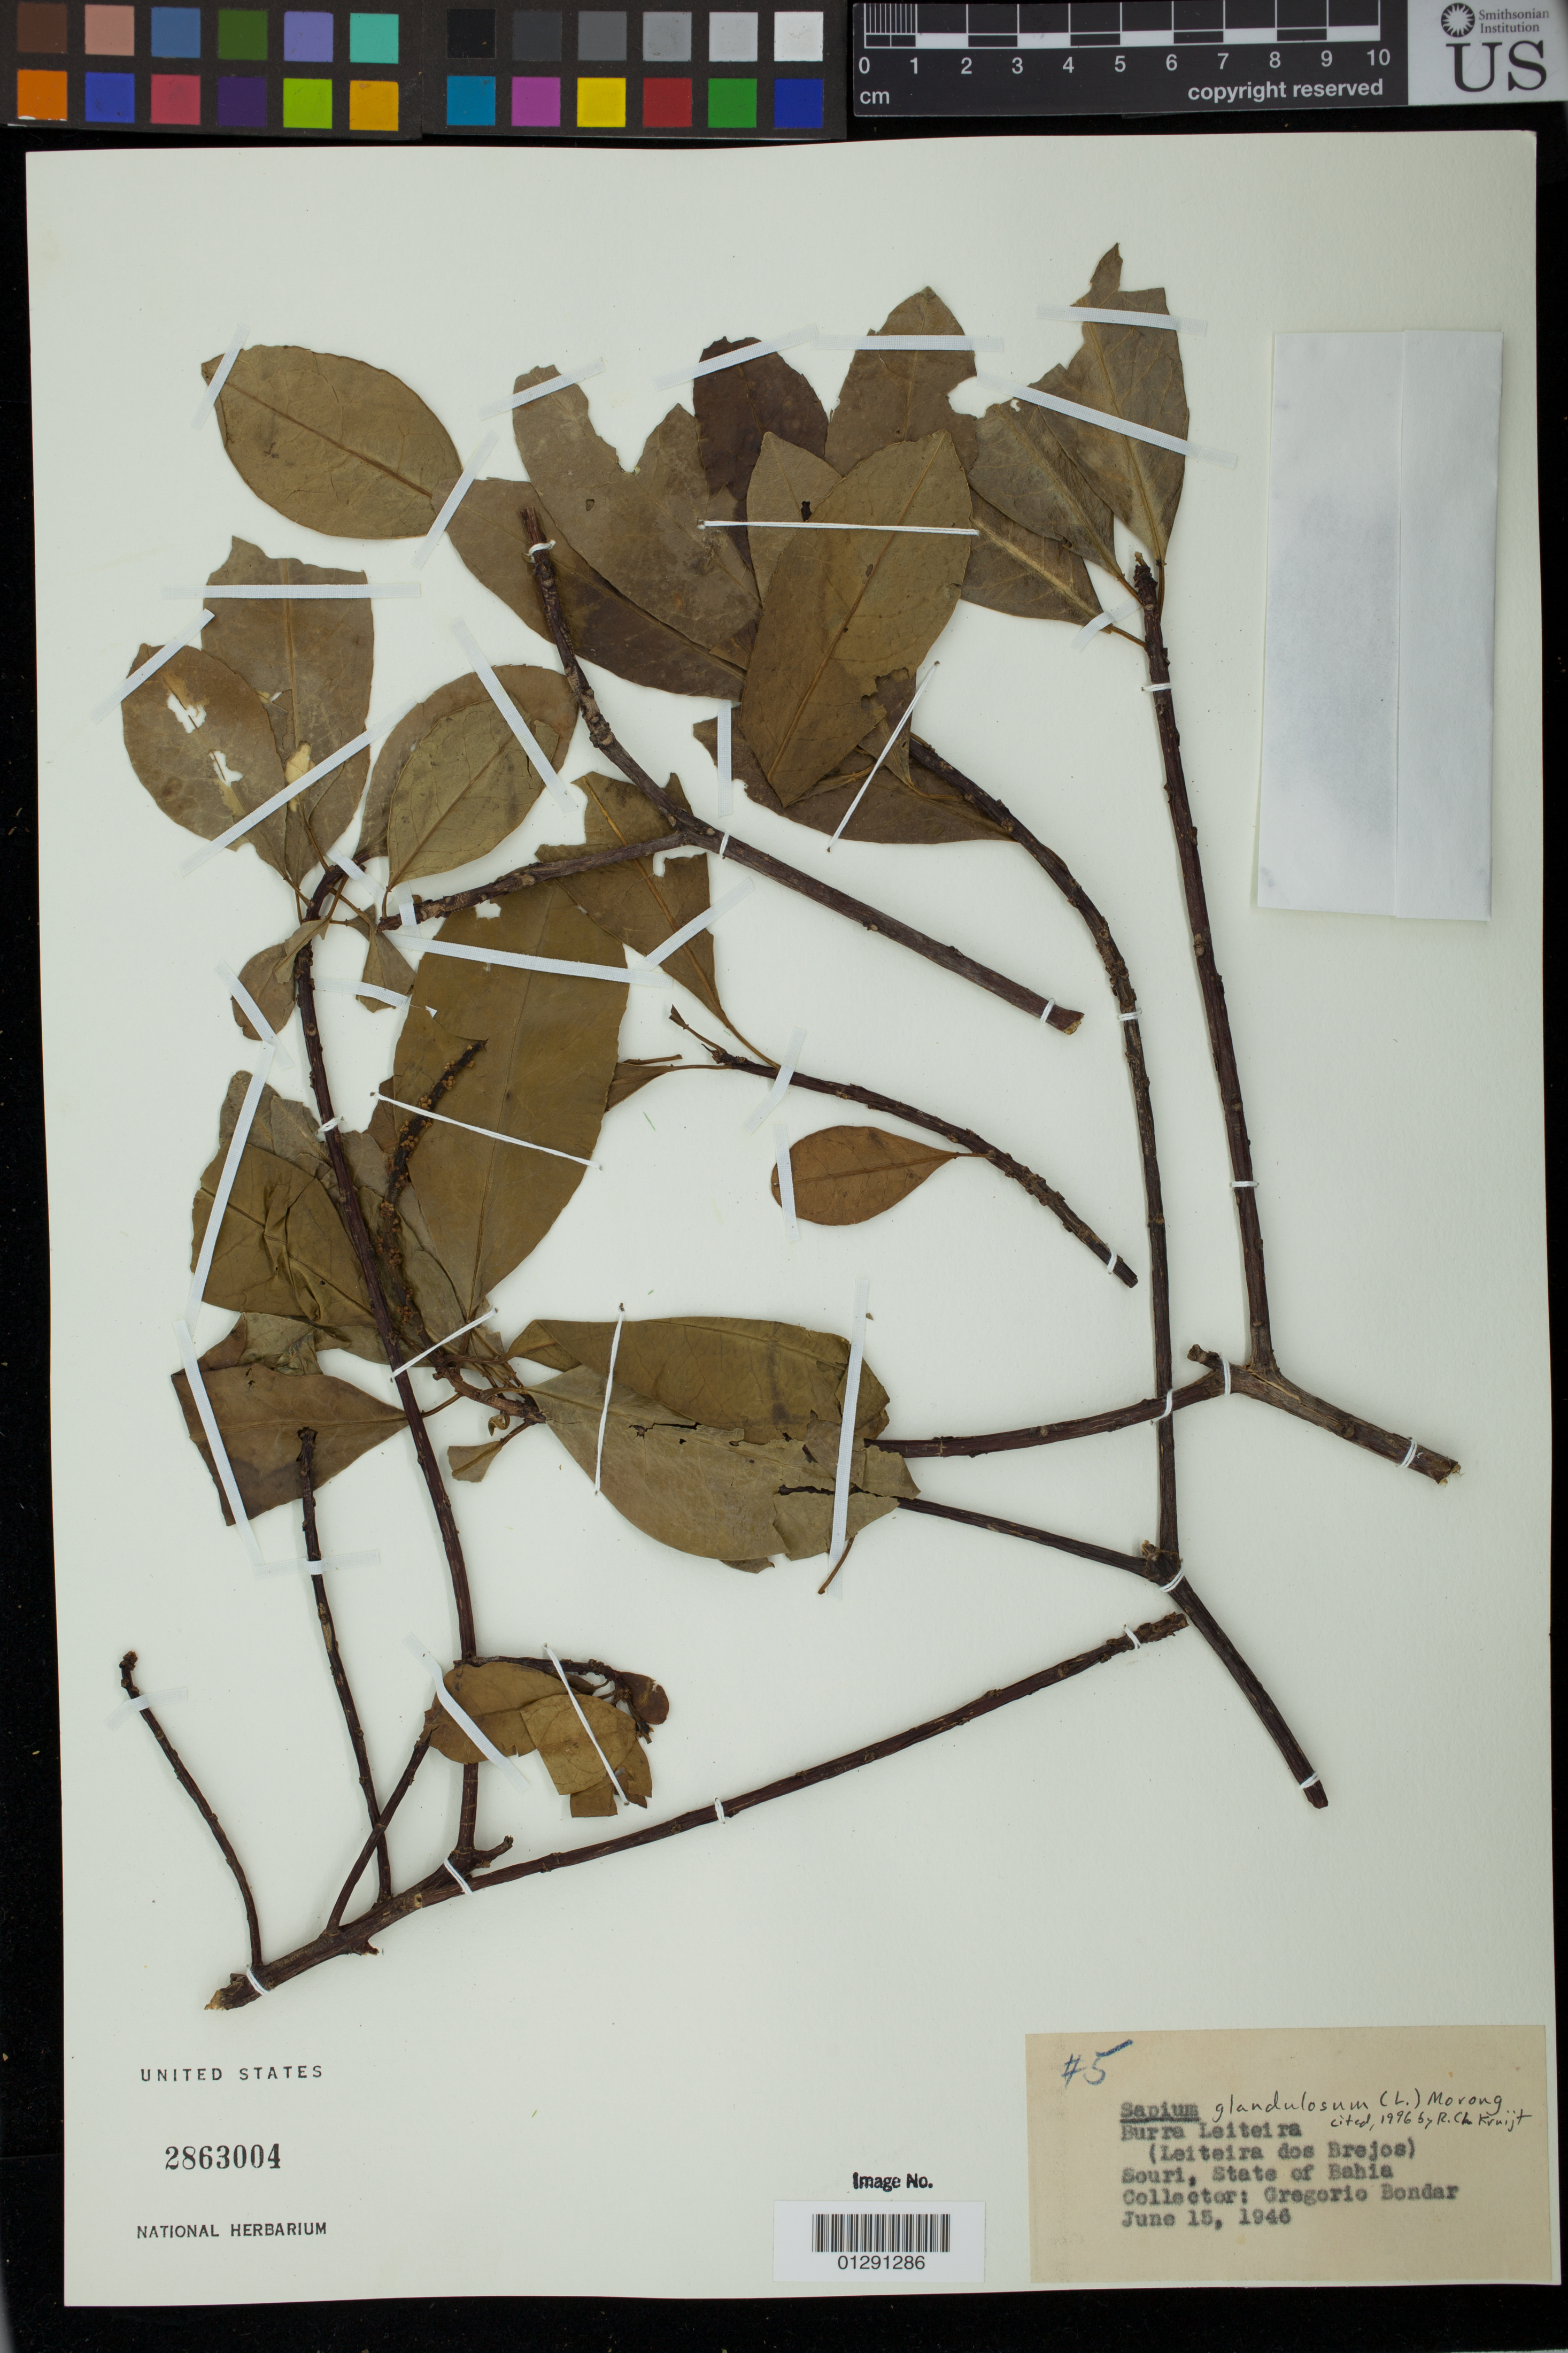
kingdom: Plantae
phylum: Tracheophyta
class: Magnoliopsida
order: Malpighiales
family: Euphorbiaceae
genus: Sapium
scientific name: Sapium glandulatum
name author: (Vell.) Pax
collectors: G. G. Bondar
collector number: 5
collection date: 1946-06-15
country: Brazil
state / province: Bahia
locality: Souri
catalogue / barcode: US 2863004